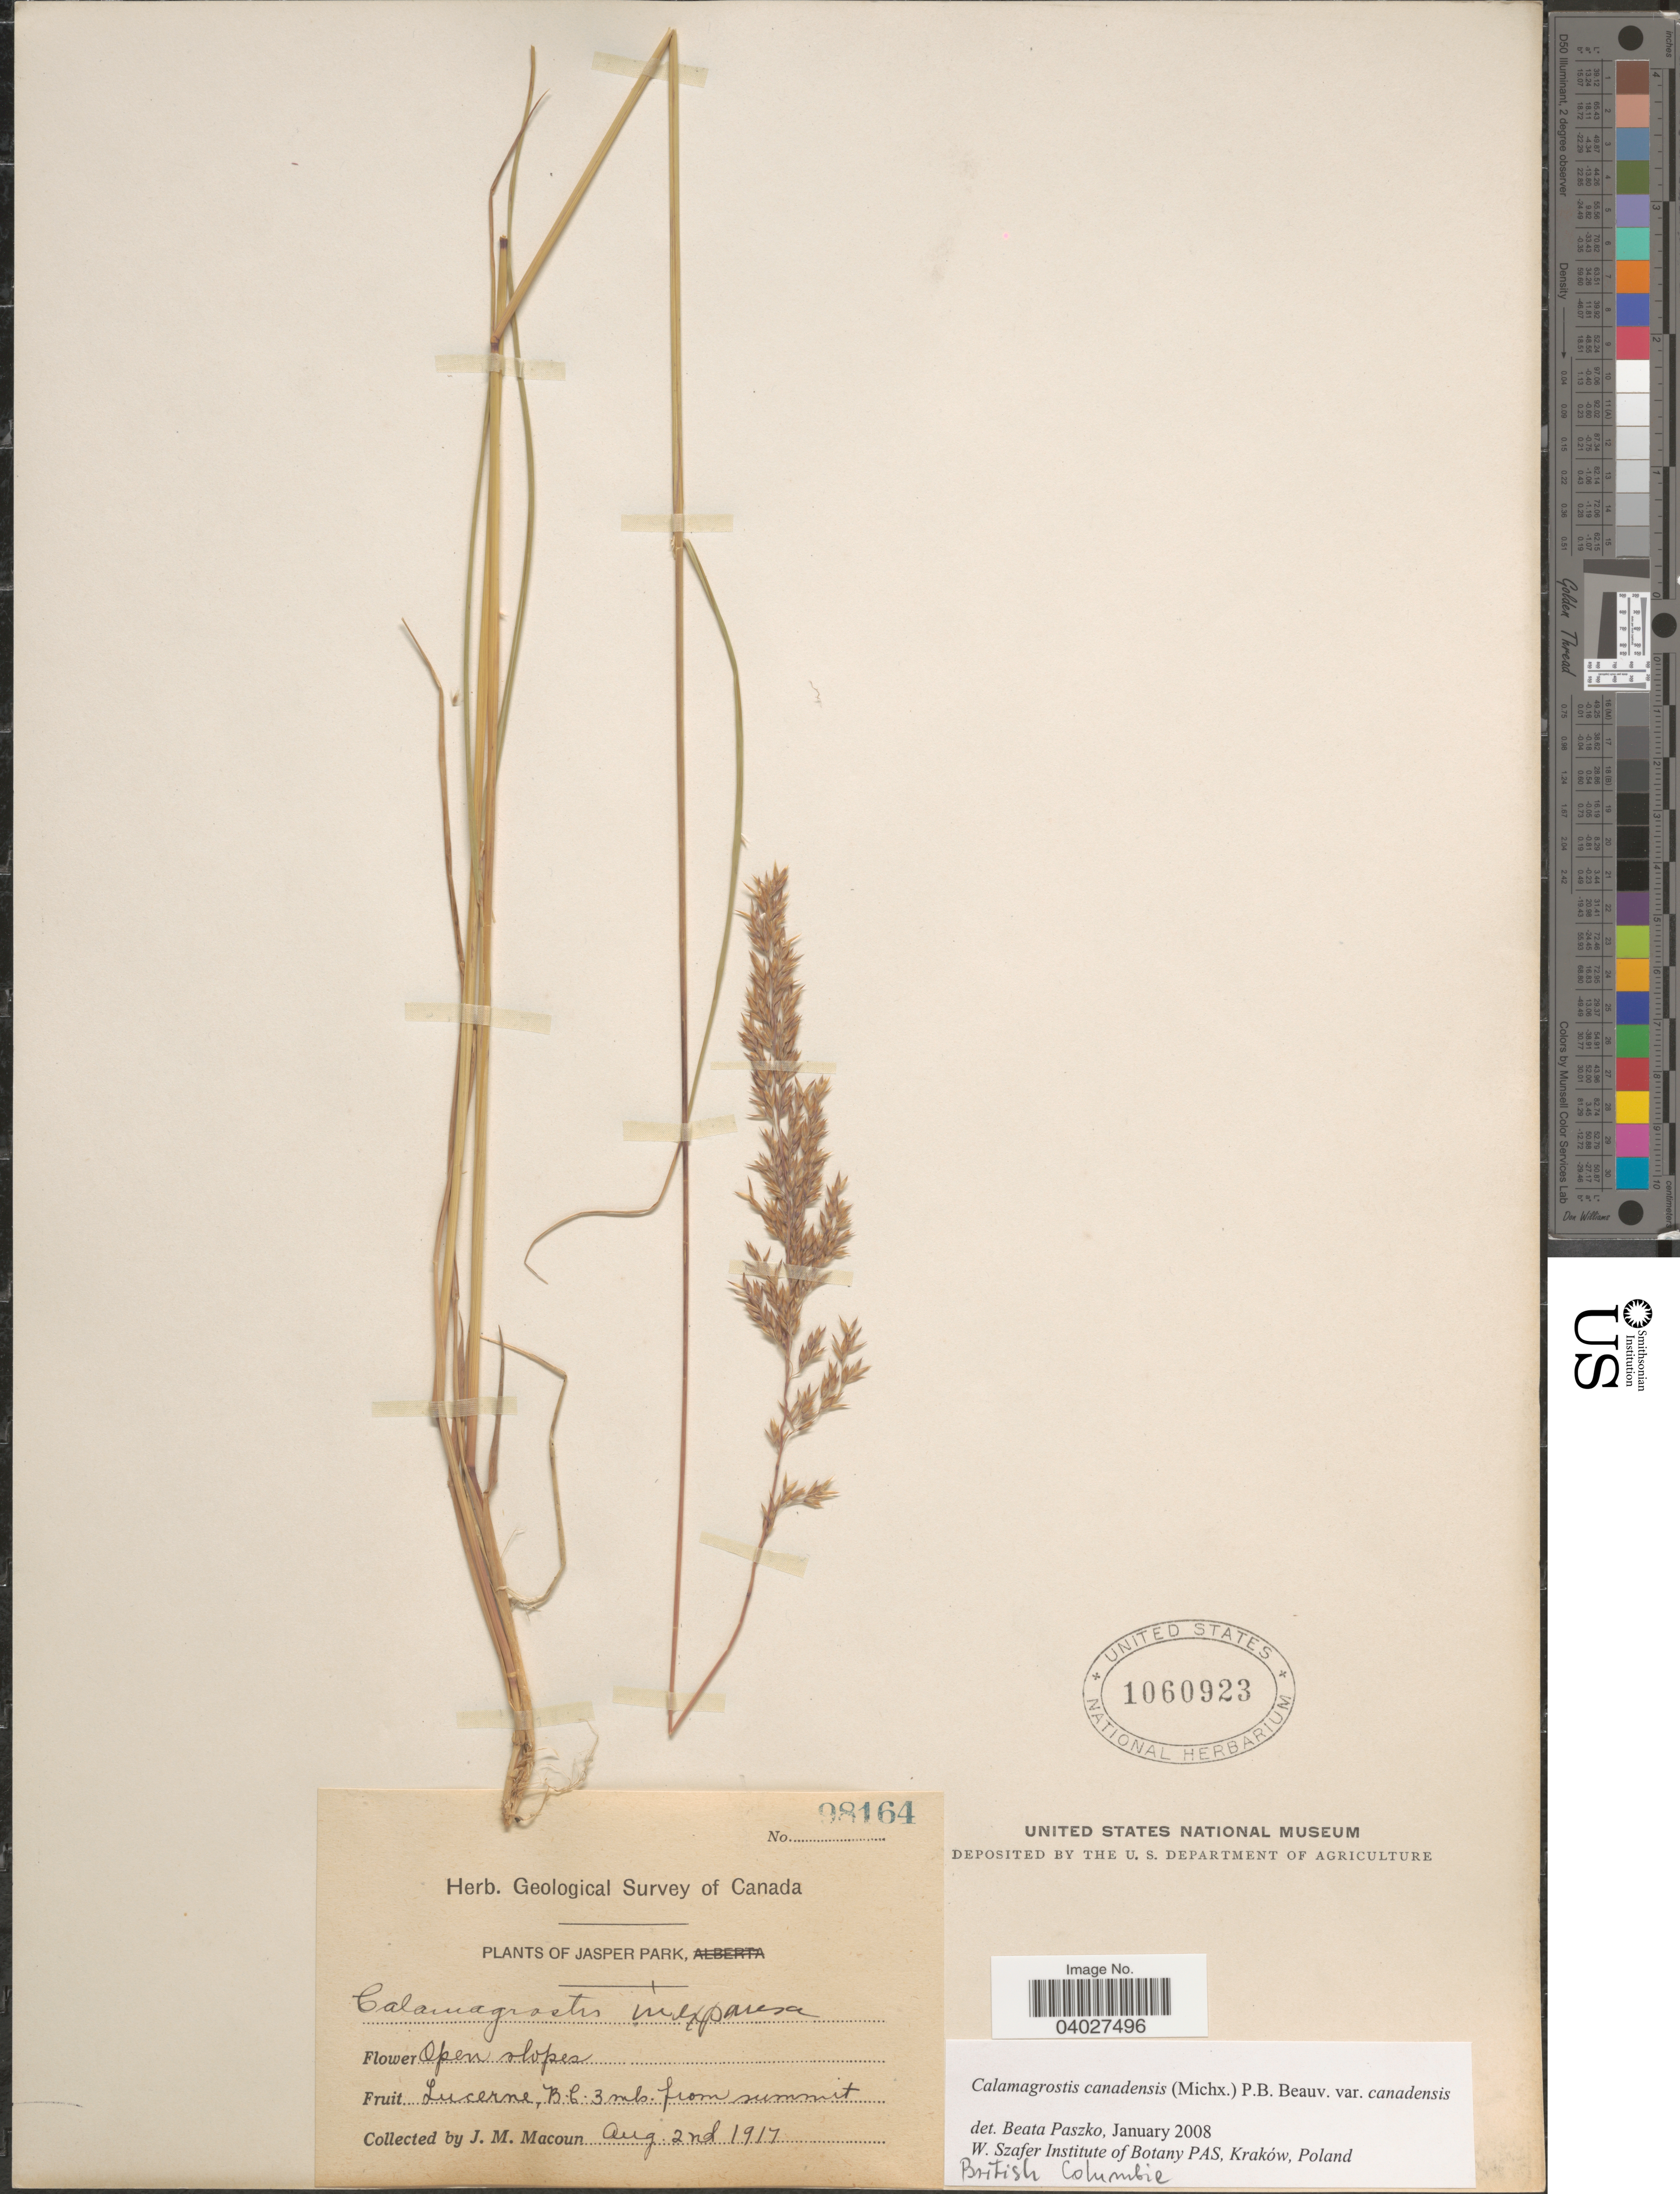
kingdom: Plantae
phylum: Tracheophyta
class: Liliopsida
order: Poales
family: Poaceae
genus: Calamagrostis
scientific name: Calamagrostis canadensis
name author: (Michx.) P. Beauv.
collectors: J. M. Macoun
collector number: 98164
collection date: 1917-08-02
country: Canada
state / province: British Columbia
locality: Jasper Park. Lucerne, B.C. 3 mls. from summit.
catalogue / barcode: US 1060923